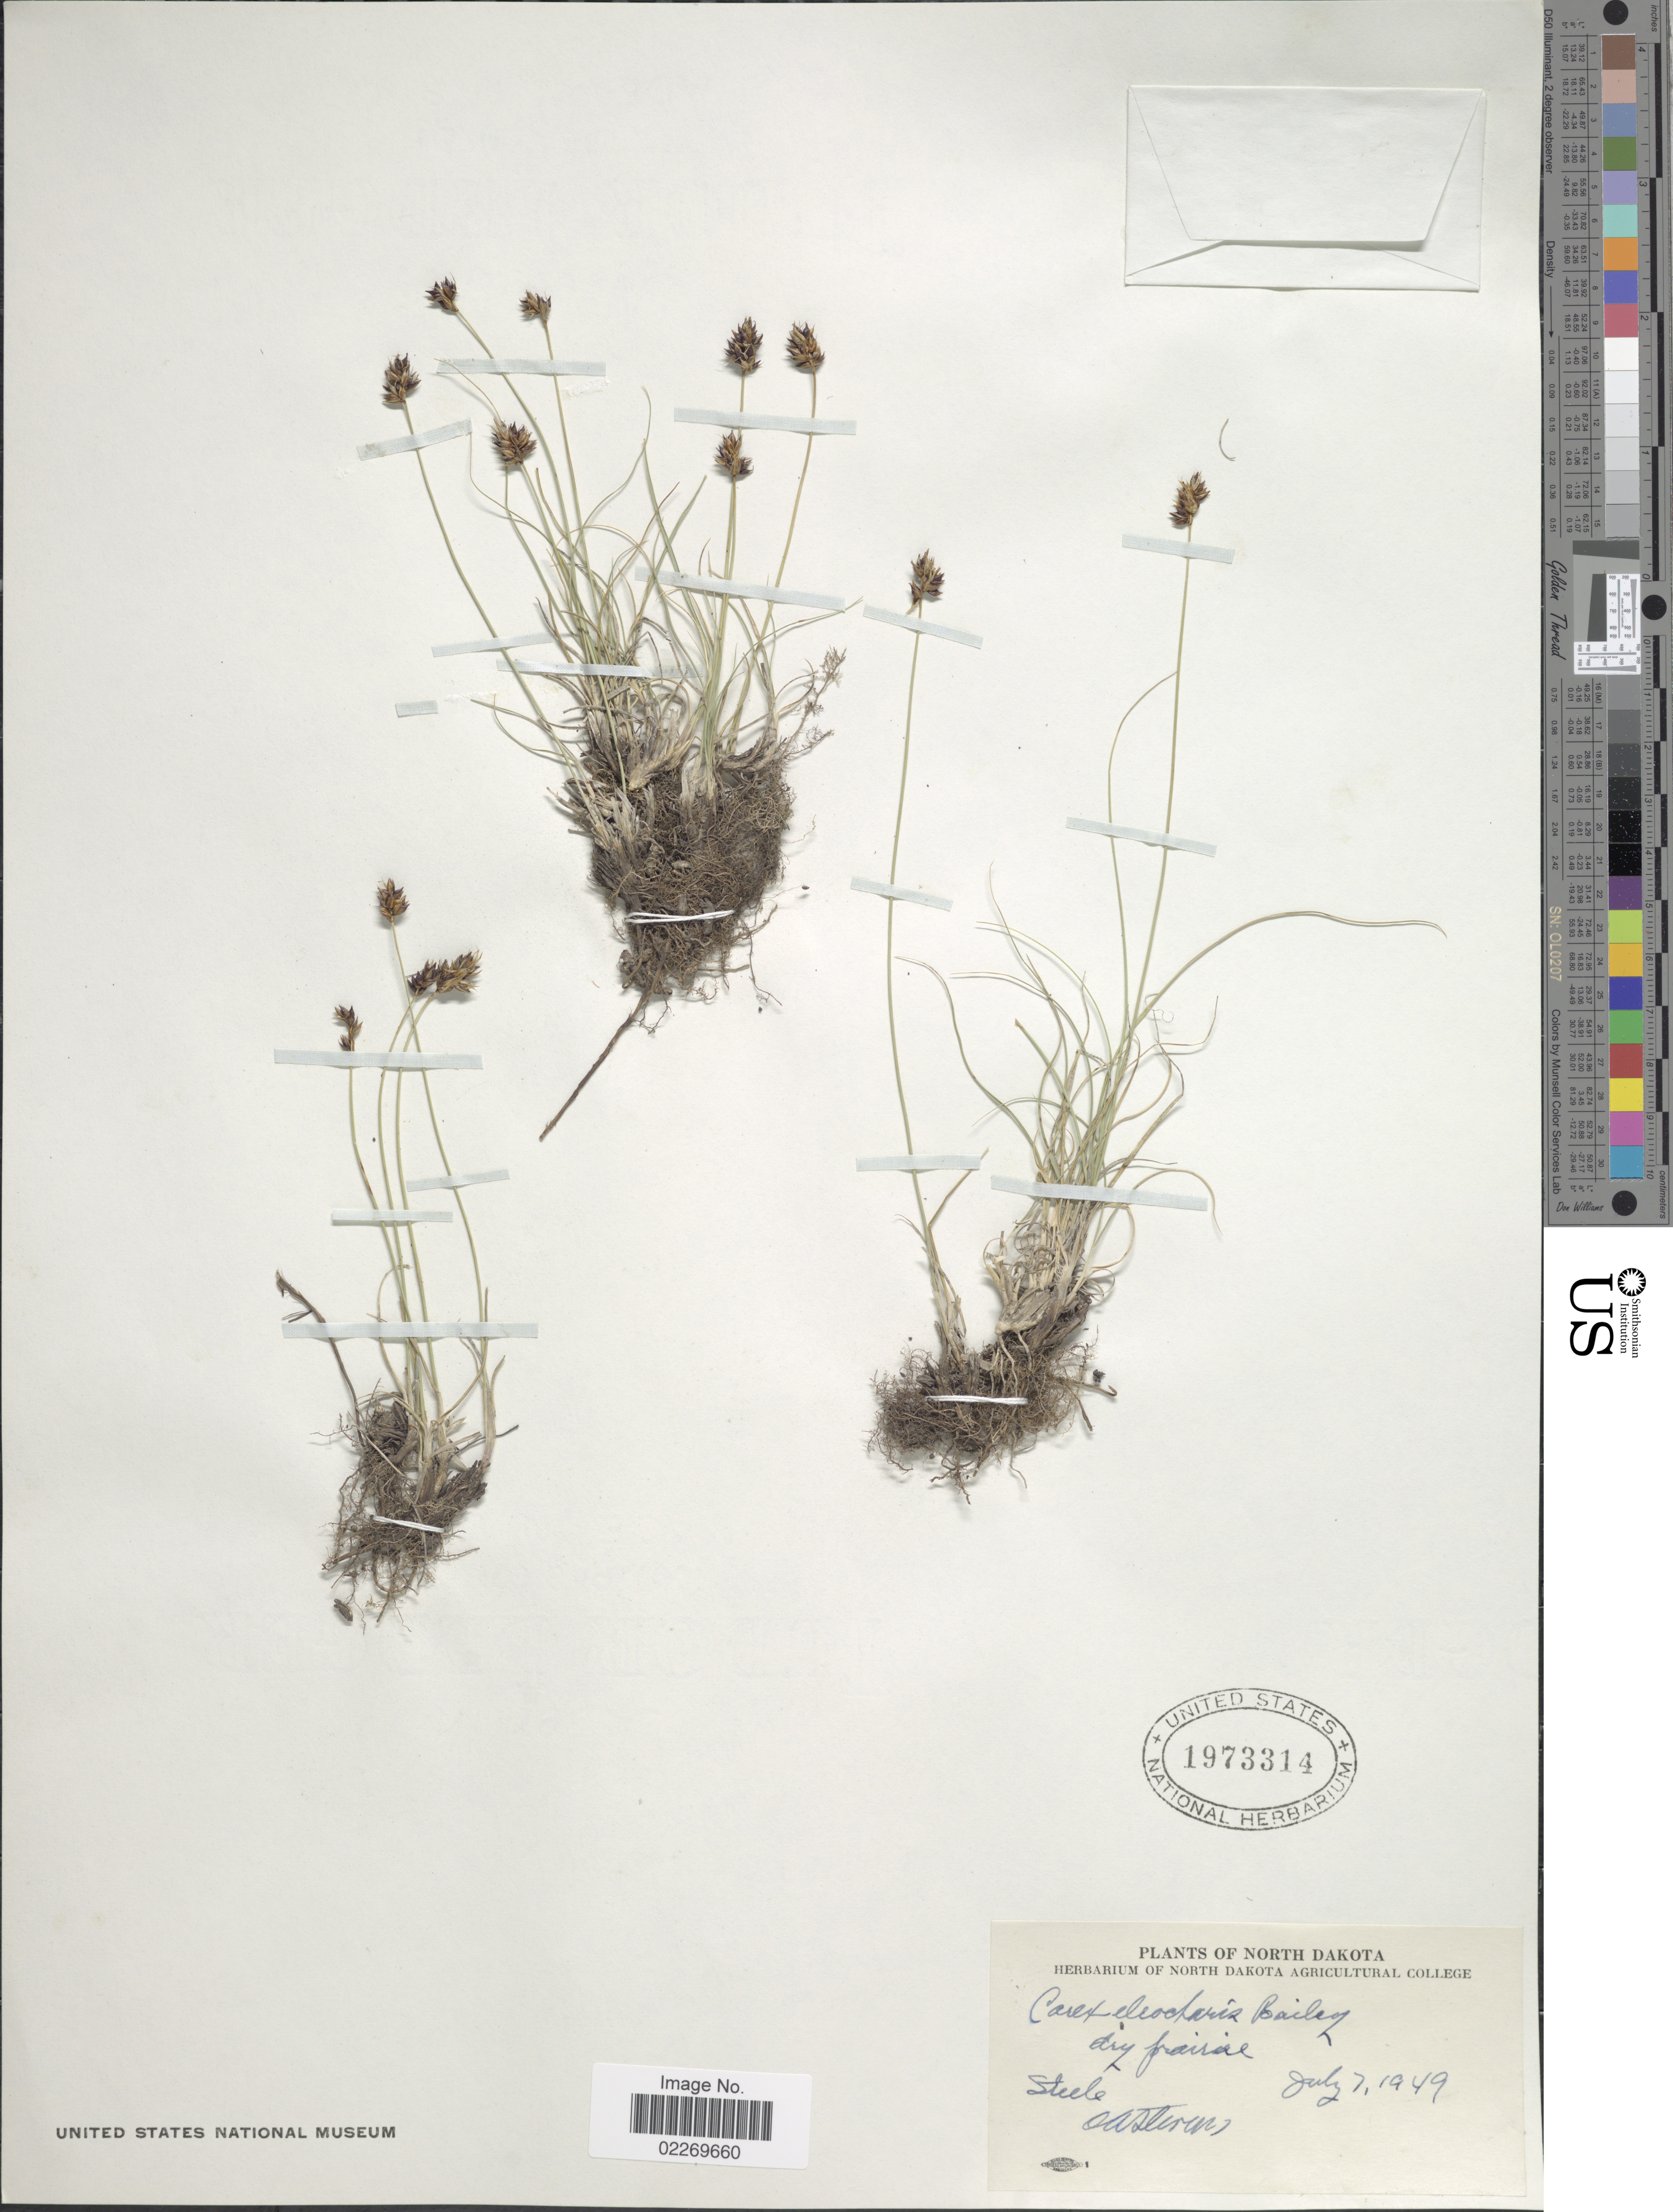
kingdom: Plantae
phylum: Tracheophyta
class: Liliopsida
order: Poales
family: Cyperaceae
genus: Carex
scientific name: Carex eleocharis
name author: L.H. Bailey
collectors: -- Steele & O. A. Stevens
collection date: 1949-07-07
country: United States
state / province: North Dakota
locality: Dry prairie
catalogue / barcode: US 1973314